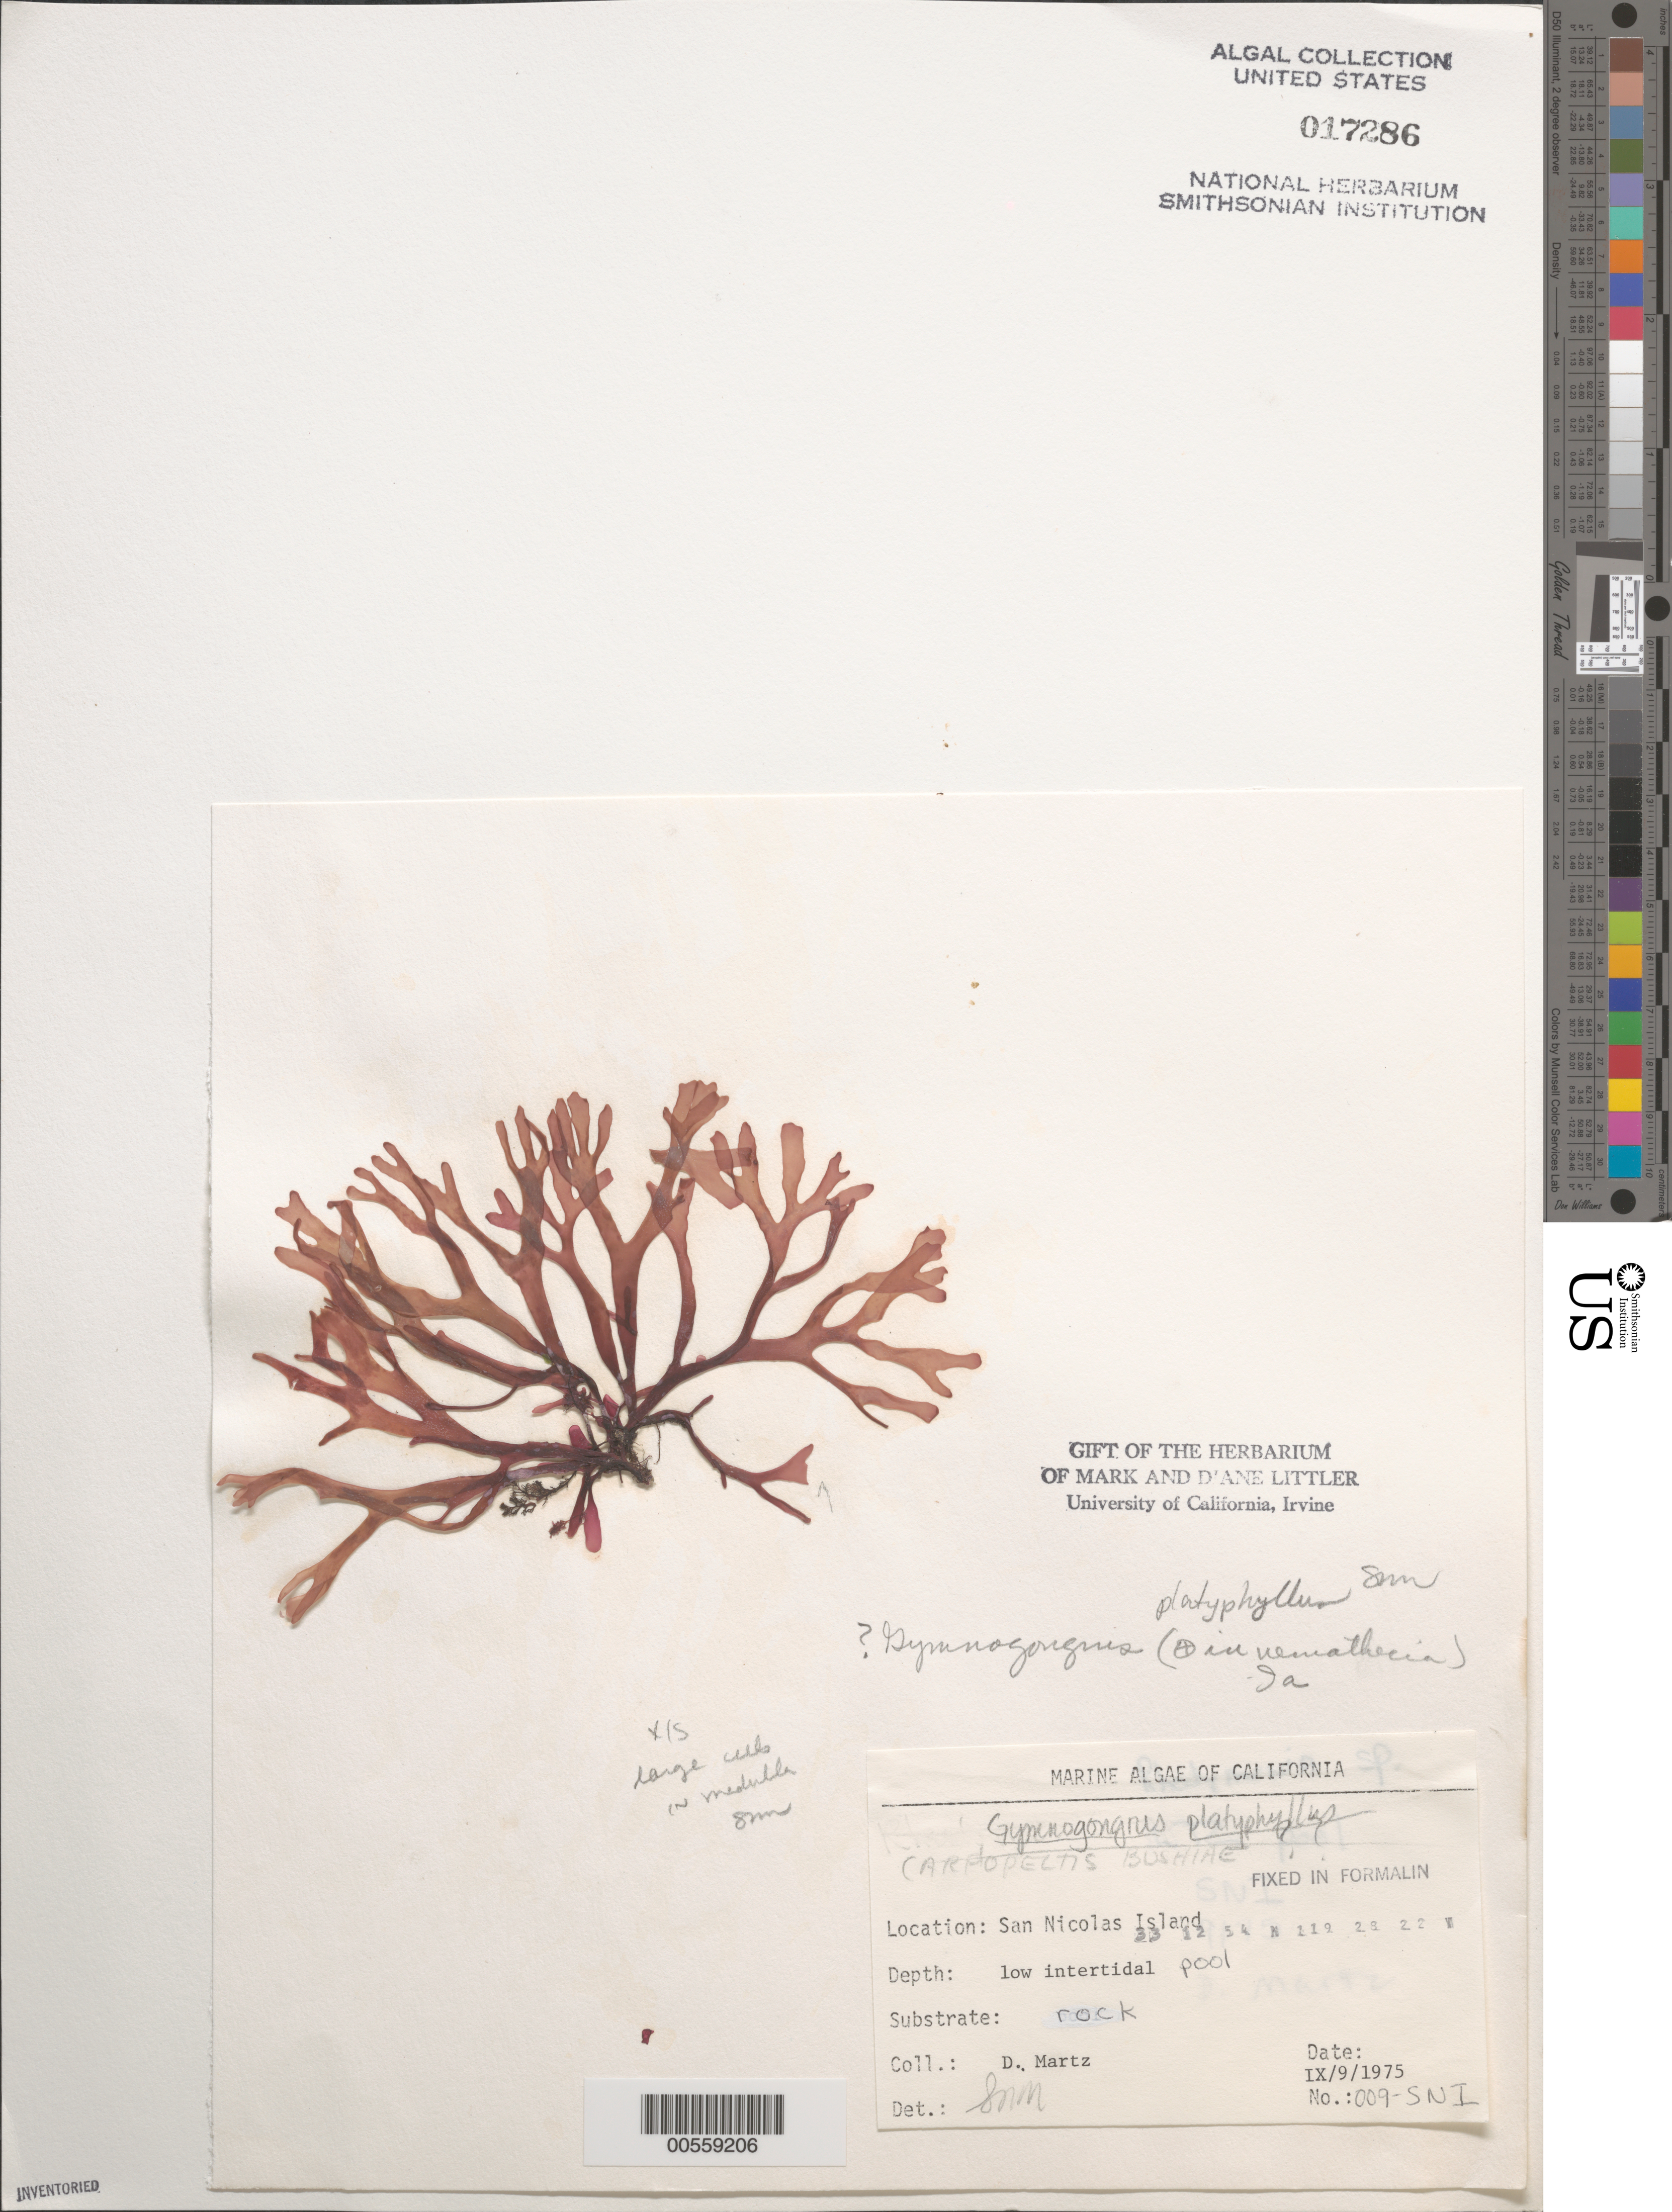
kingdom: Plantae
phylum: Rhodophyta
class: Florideophyceae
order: Gigartinales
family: Phyllophoraceae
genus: Gymnogongrus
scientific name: Gymnogongrus platyphyllus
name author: N.L. Gardner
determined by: Murray, S. N.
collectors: D. Martz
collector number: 009-sni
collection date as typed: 09 Nov 1975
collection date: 1975-11-09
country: United States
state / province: California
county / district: Ventura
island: San Nicolas Island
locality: Dutch Harbor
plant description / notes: BLM-SOCALBIGHT Rocky Intertidal Survey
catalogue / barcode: US 17286